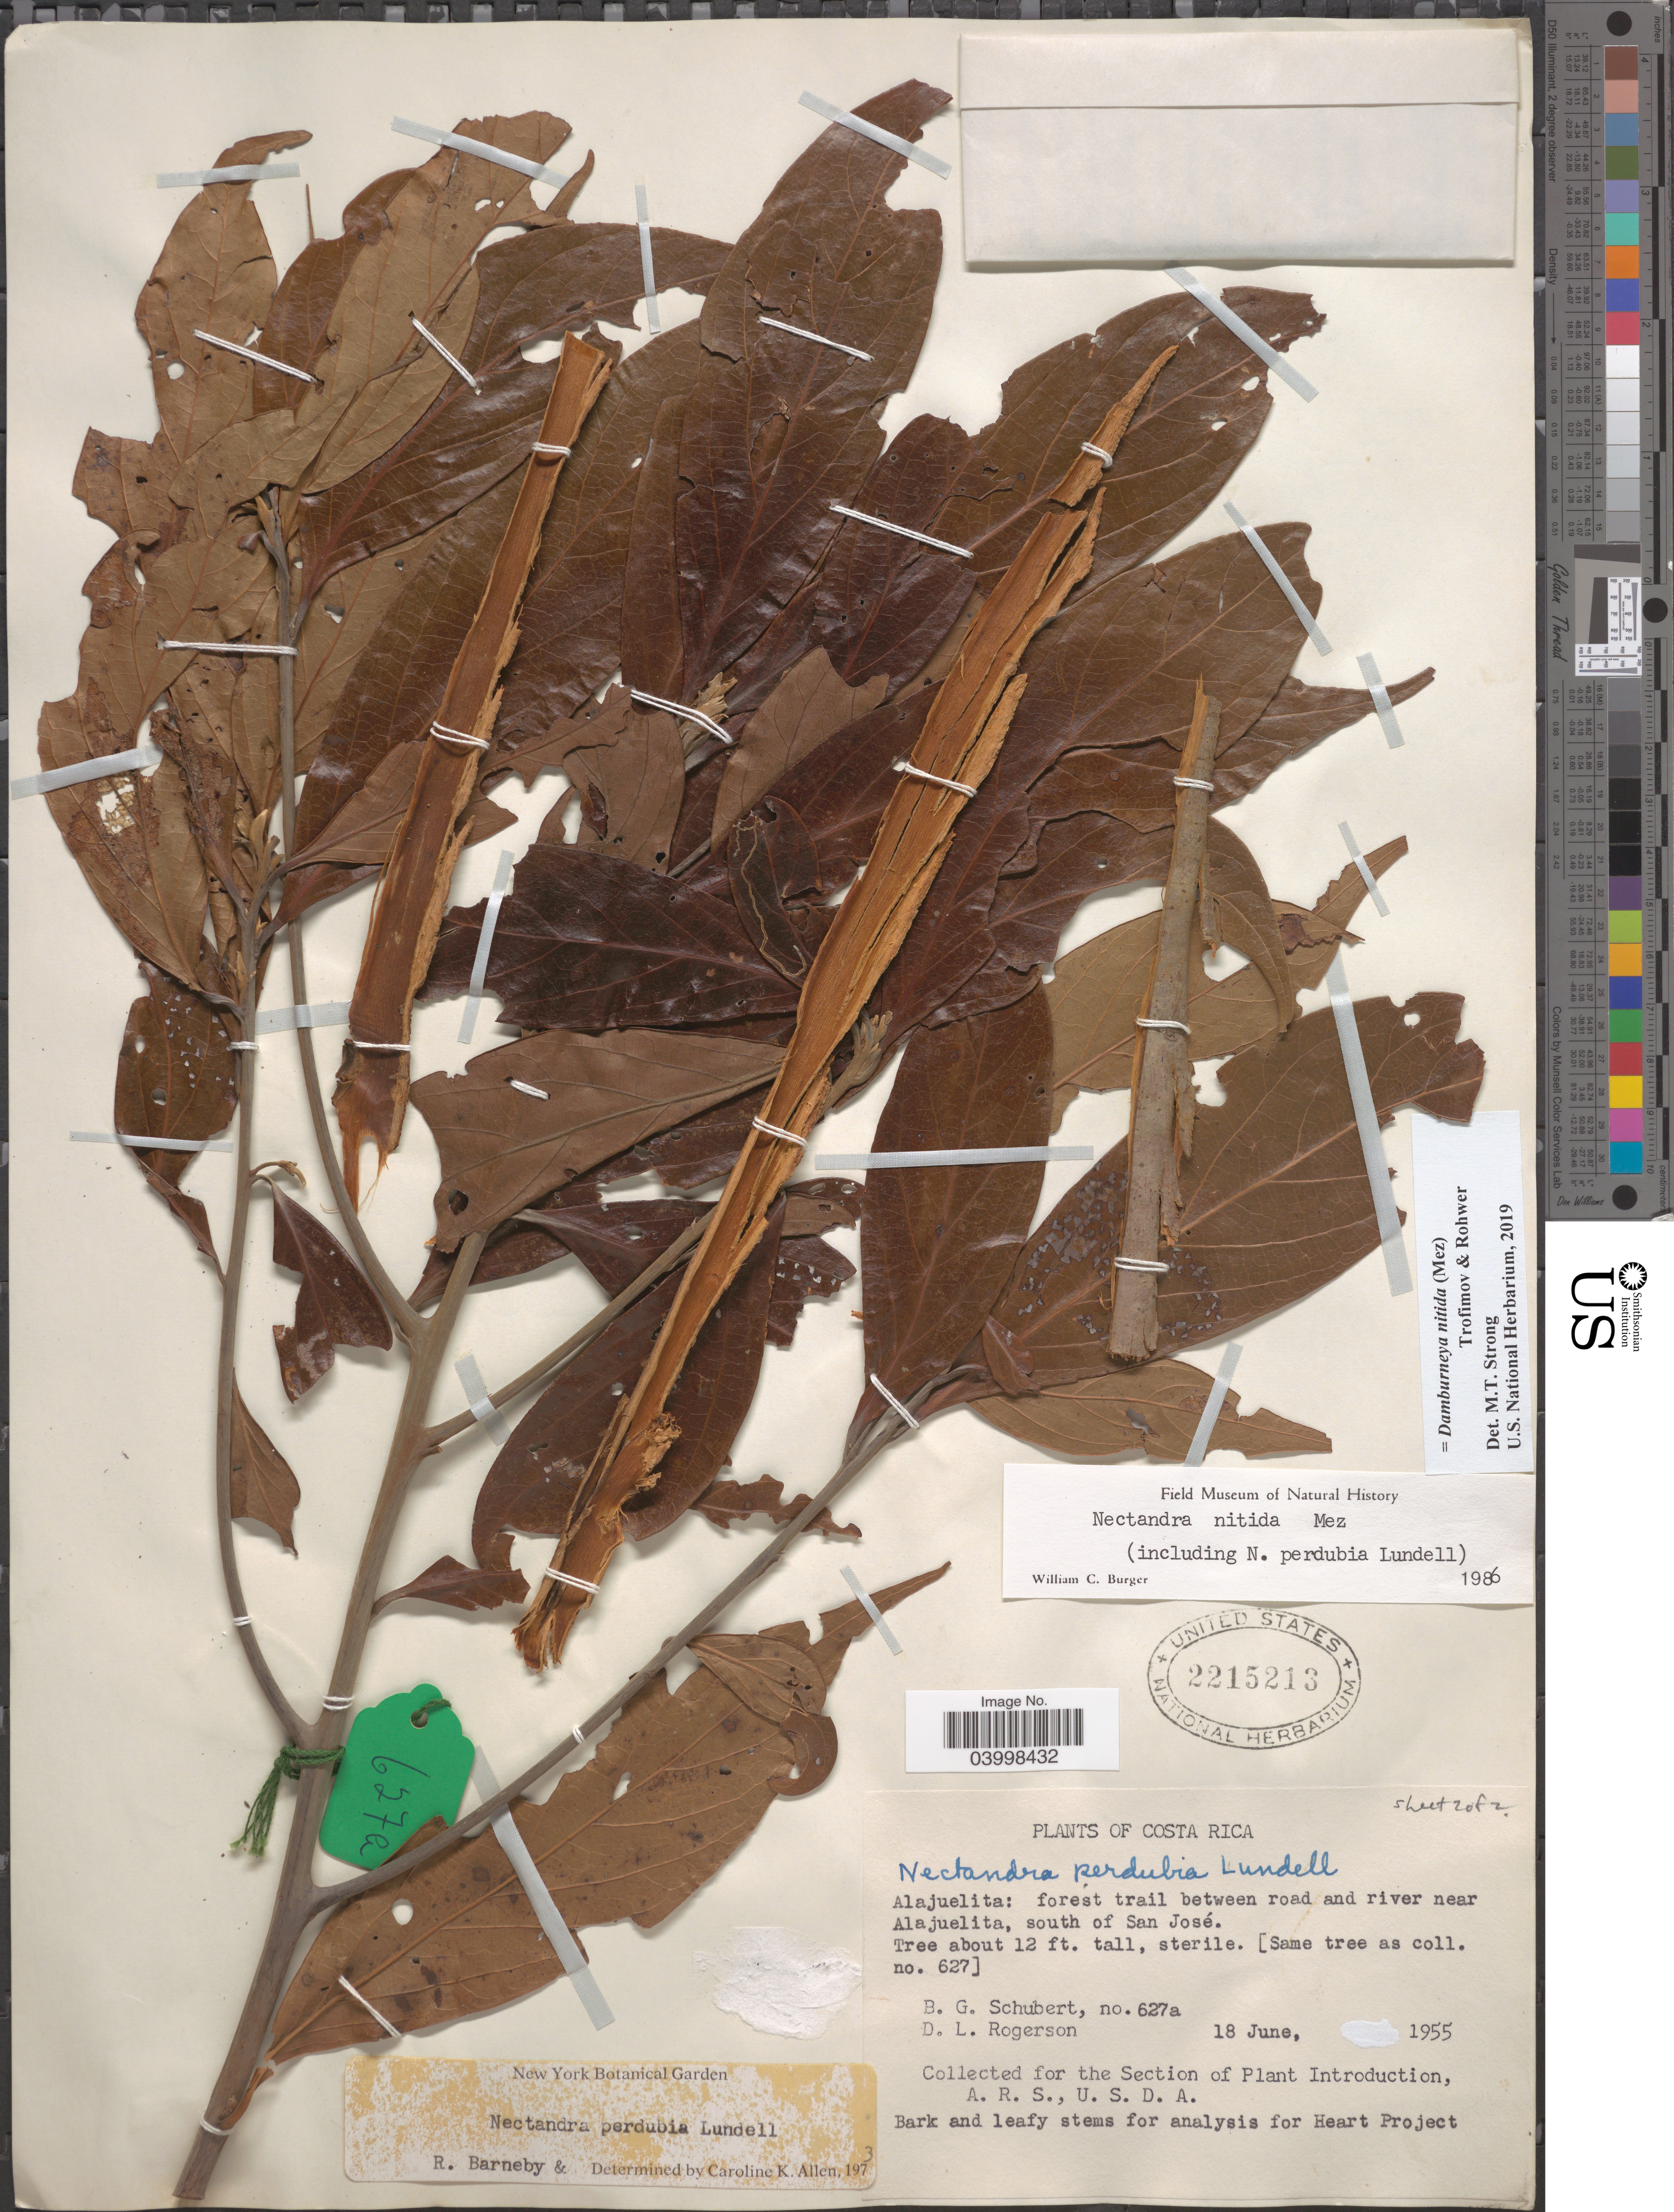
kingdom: Plantae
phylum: Tracheophyta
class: Magnoliopsida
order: Laurales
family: Lauraceae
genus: Damburneya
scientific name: Damburneya nitida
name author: (Mez) Trofimov & Rohwer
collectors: B. Schubert & D. Rogerson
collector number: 627a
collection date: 1955-06-18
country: Costa Rica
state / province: San José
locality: Alajuelita: forest trail between road and river near Alajuelita, south of San José.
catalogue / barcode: US 2215213